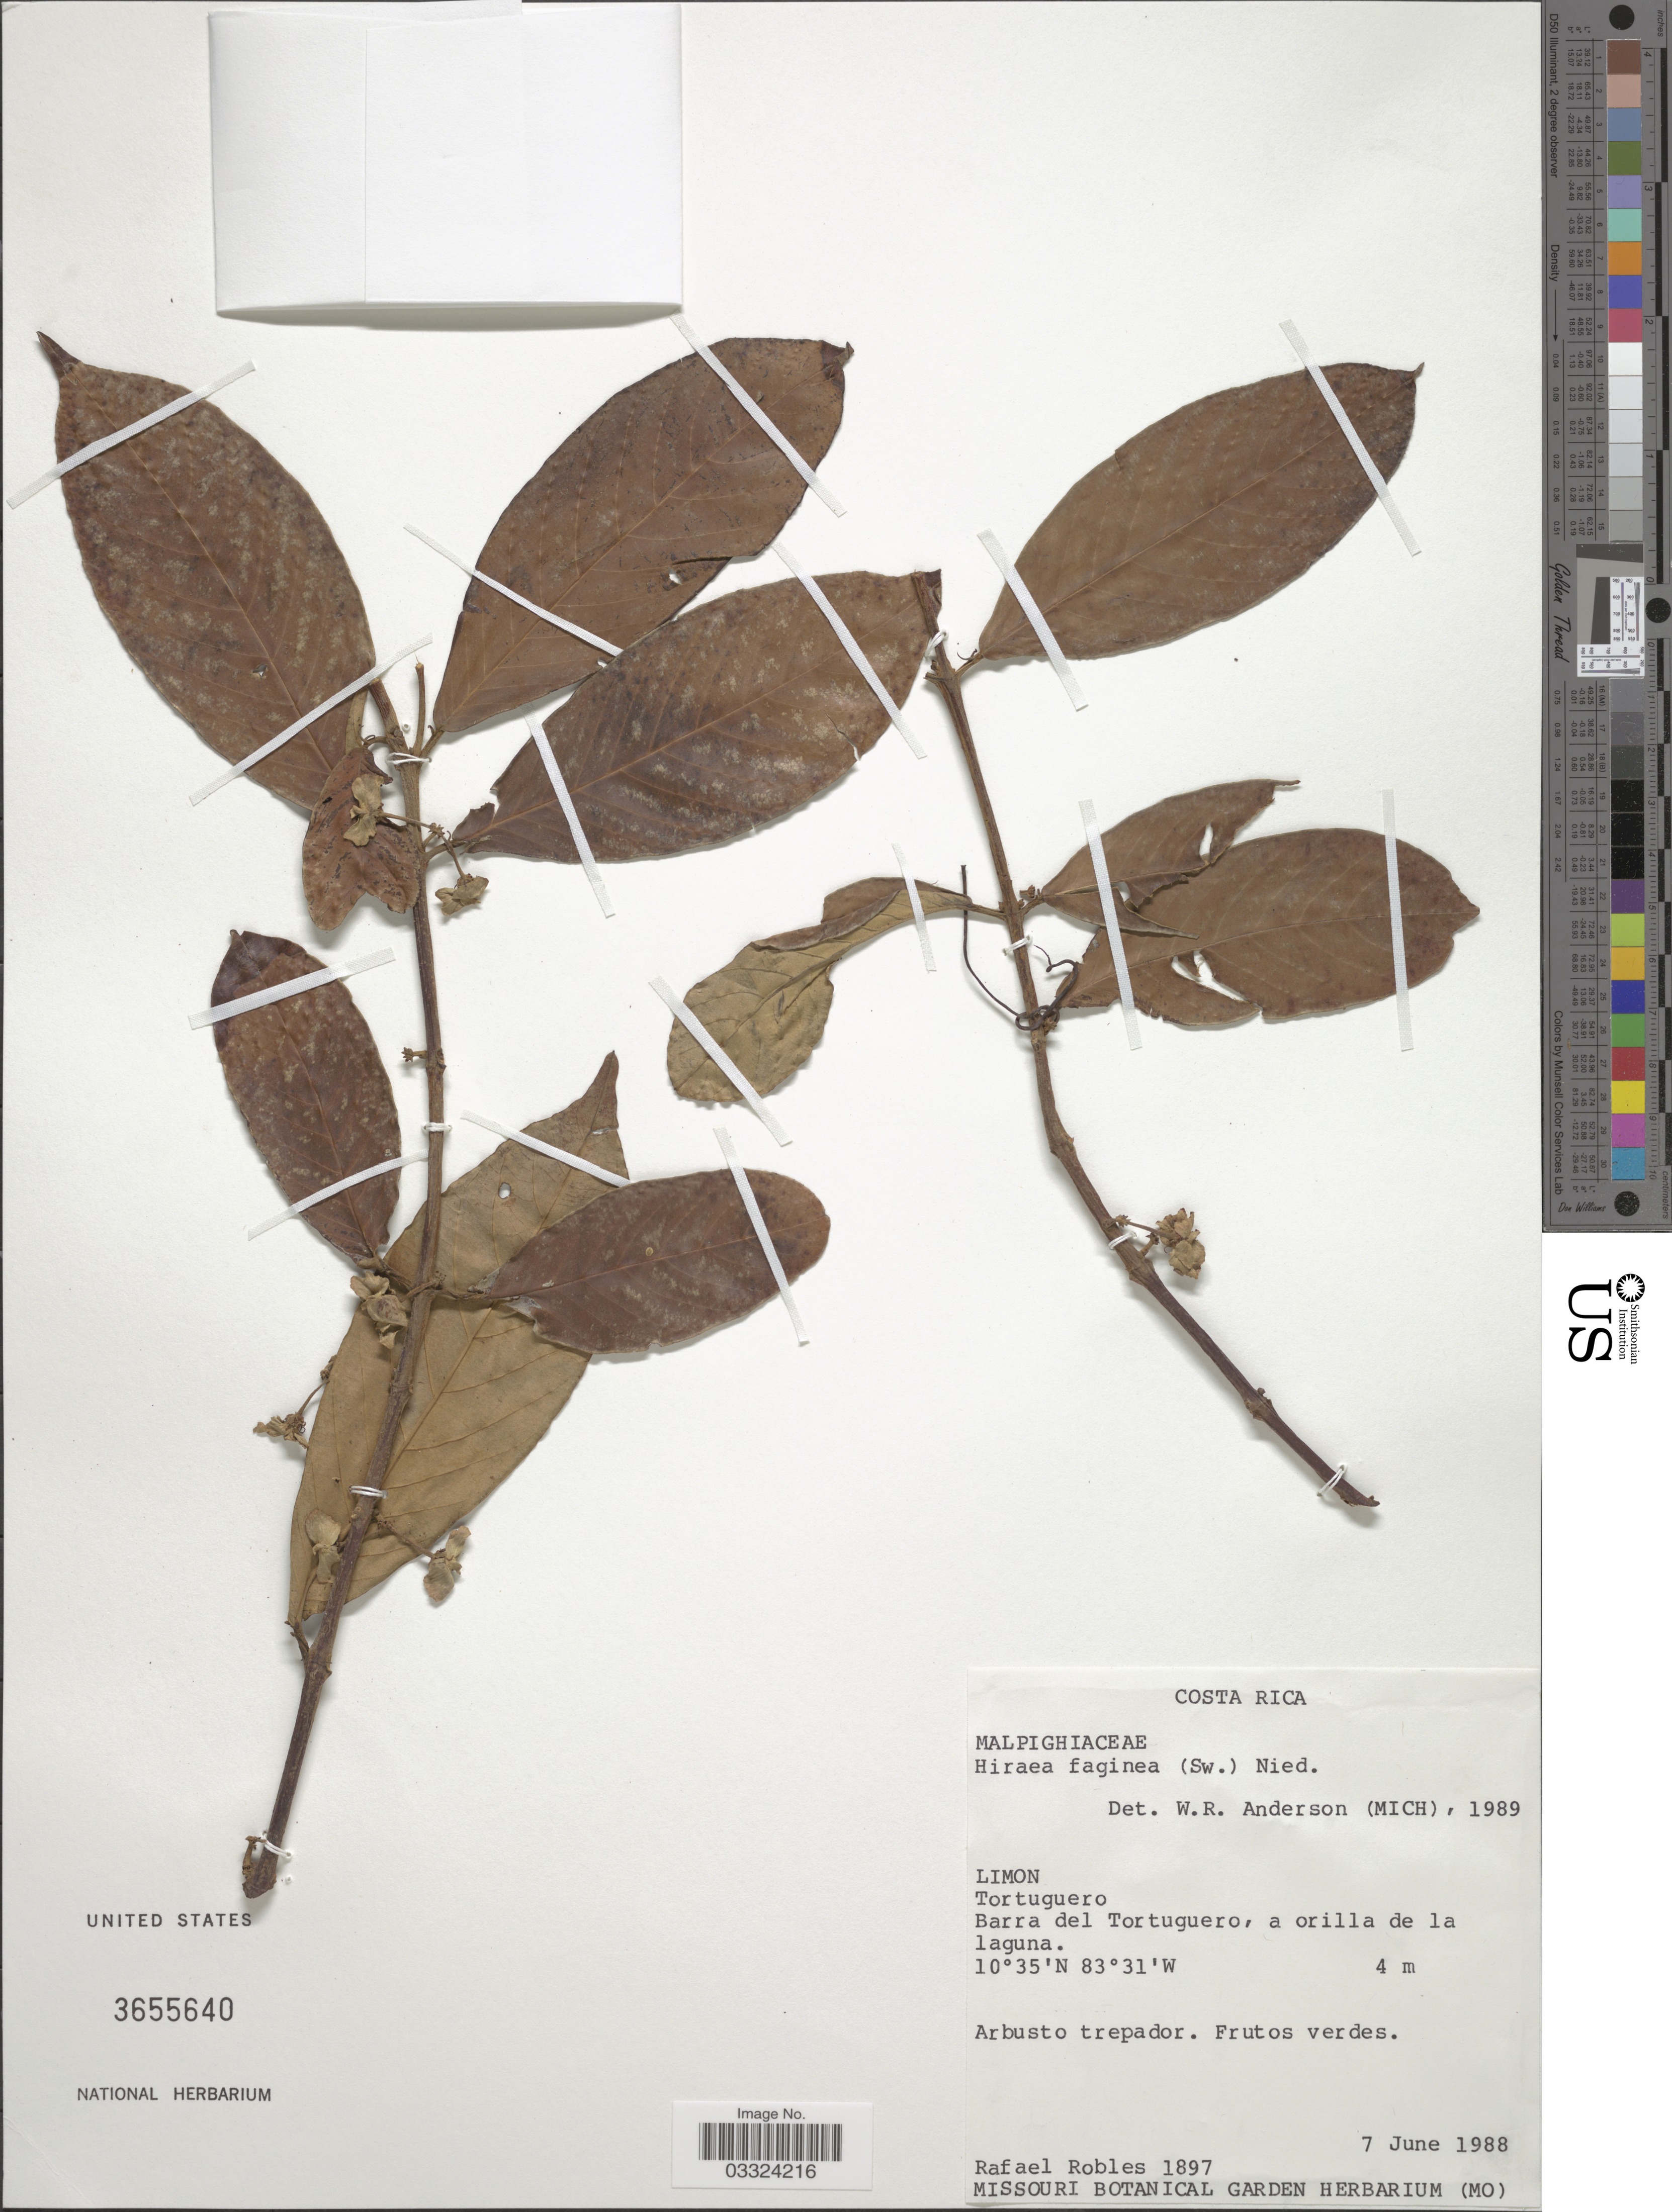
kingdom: Plantae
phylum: Tracheophyta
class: Magnoliopsida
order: Malpighiales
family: Malpighiaceae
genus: Hiraea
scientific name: Hiraea faginea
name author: (Sw.) Nied.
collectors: R. Robles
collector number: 1897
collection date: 1988-06-07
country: Costa Rica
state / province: Limón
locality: Tortuguero. Barra del Tortuguero, a orilla de la laguna.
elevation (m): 4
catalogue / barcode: US 3655640